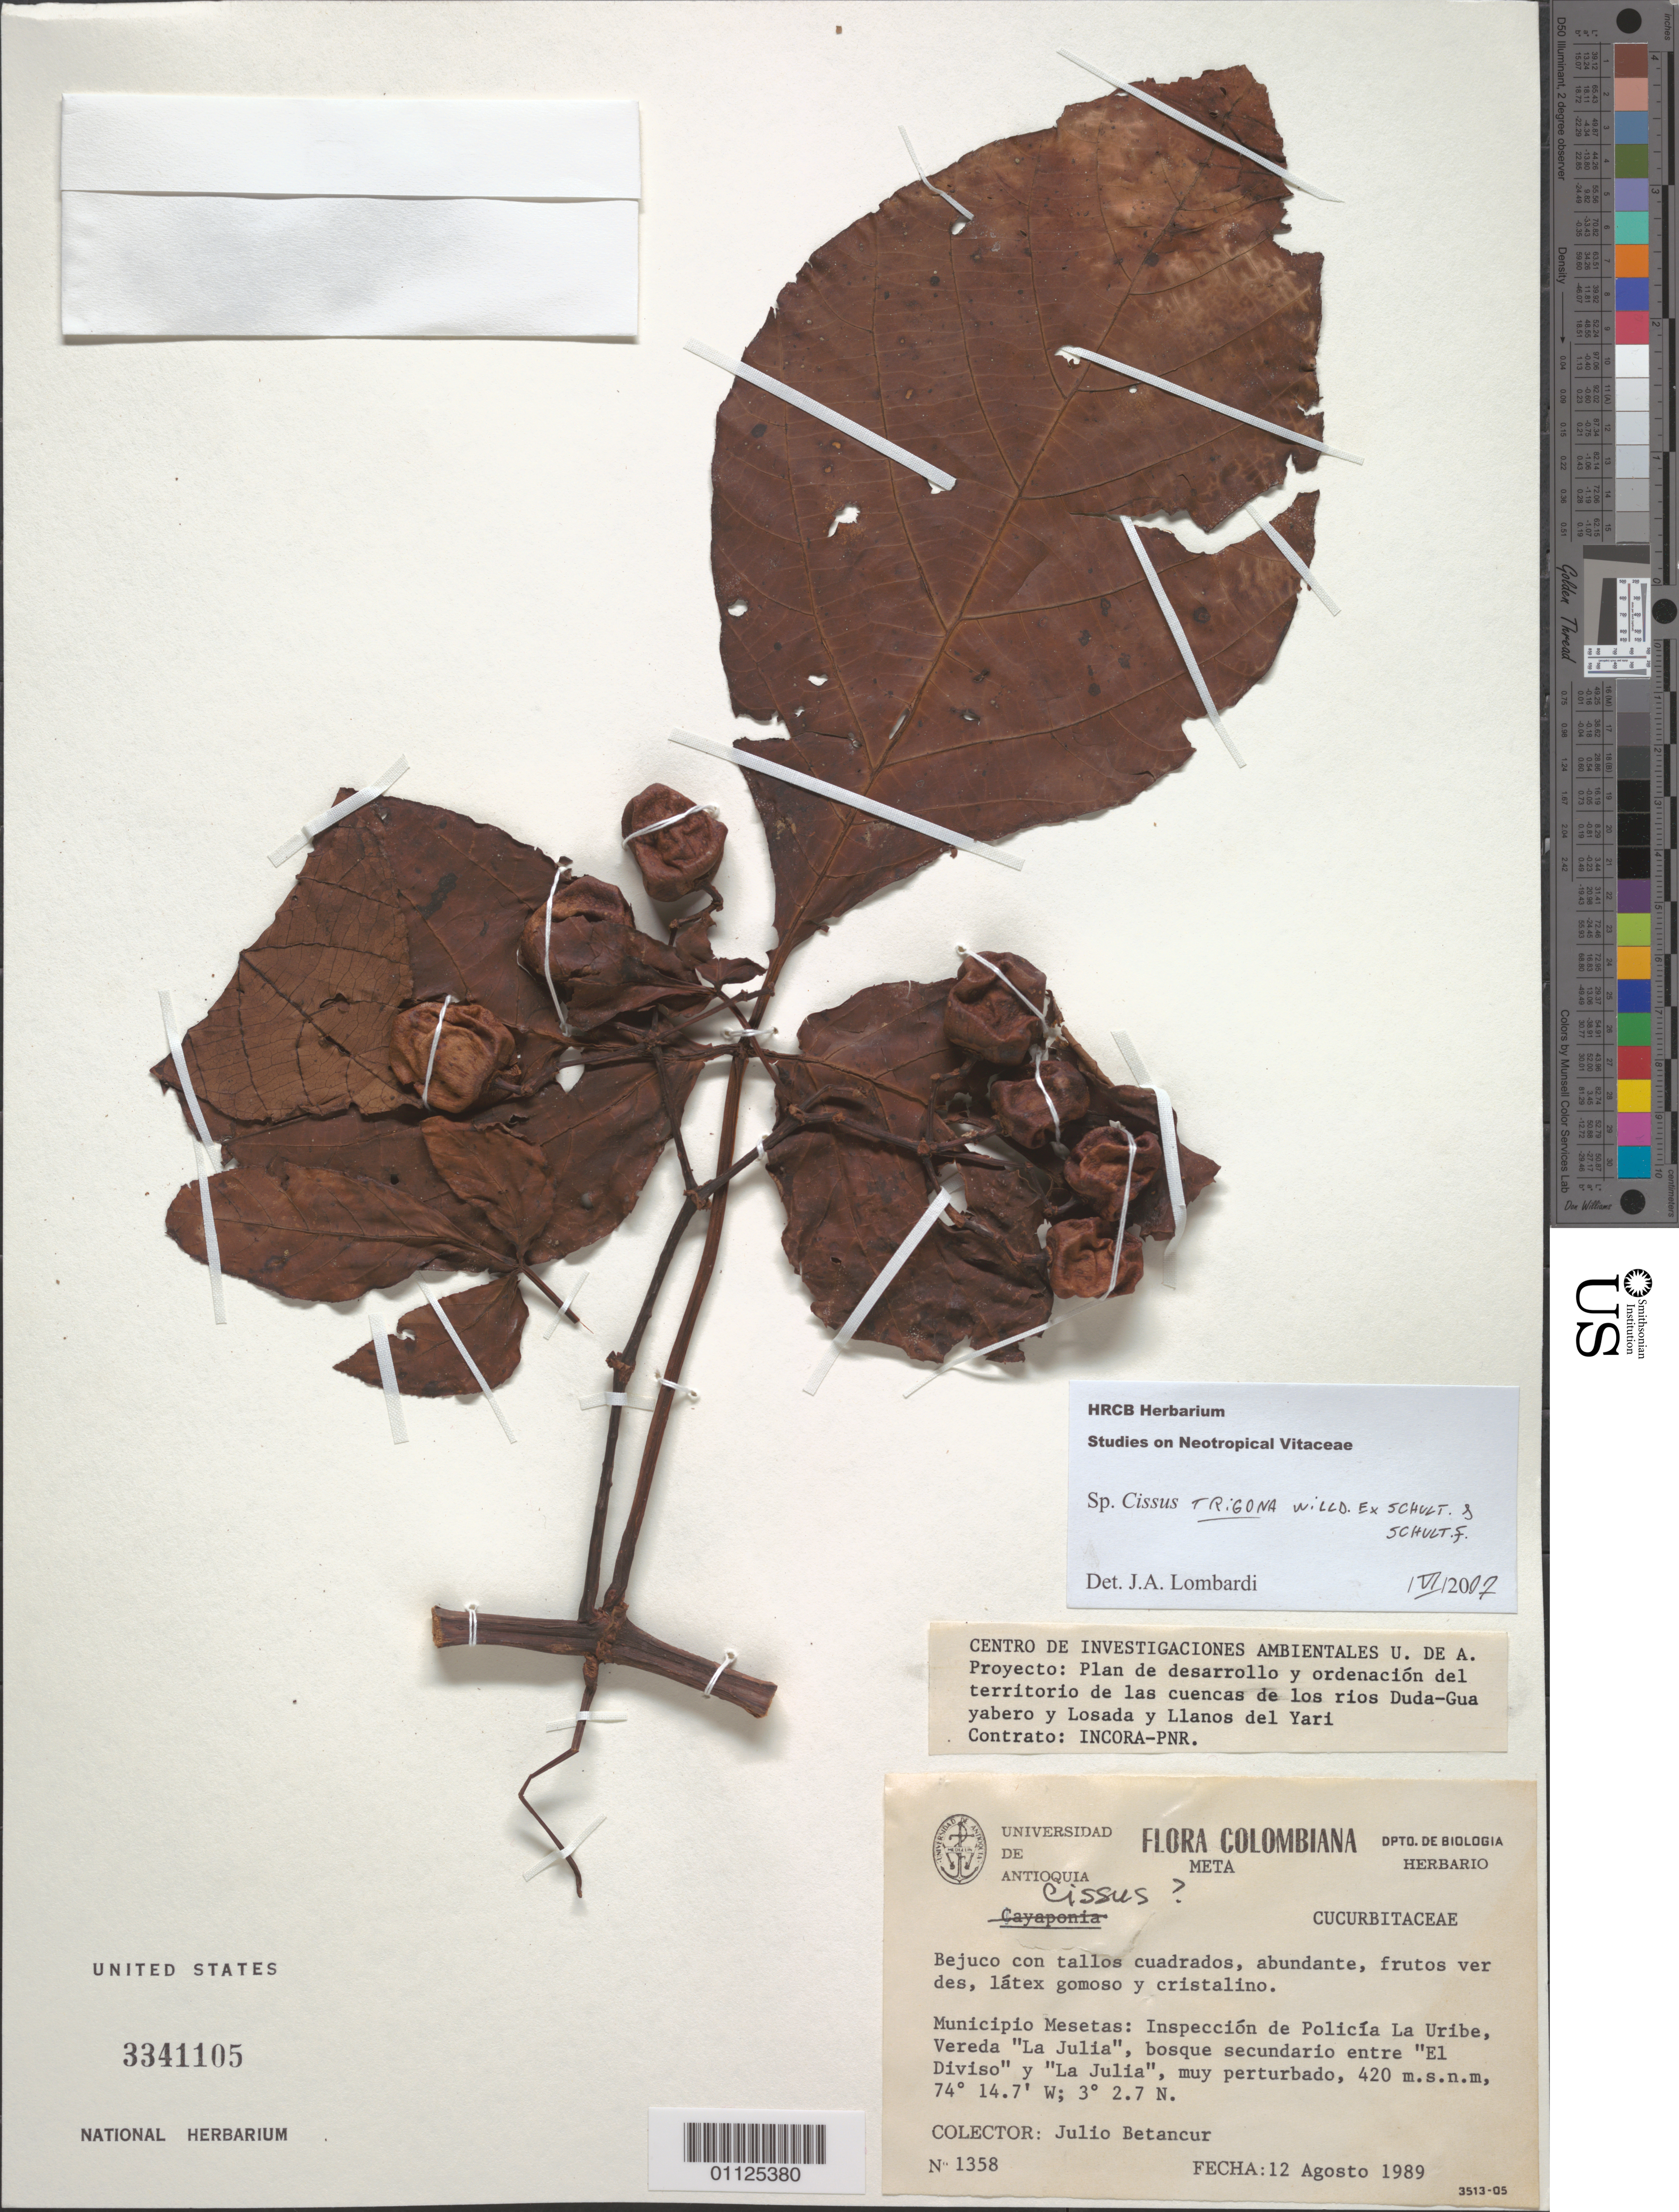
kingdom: Plantae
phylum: Tracheophyta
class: Magnoliopsida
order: Vitales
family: Vitaceae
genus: Cissus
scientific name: Cissus trigona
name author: Willd. et al.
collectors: J. C. Betancur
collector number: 1358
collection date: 1989-08-12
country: Colombia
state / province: Meta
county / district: Mesetas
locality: Inspeccion de Policia La Uribe, Vereda "La Julia", bosque secundario entre "El Diviso" y "La Julia".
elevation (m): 420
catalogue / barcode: US 3341105